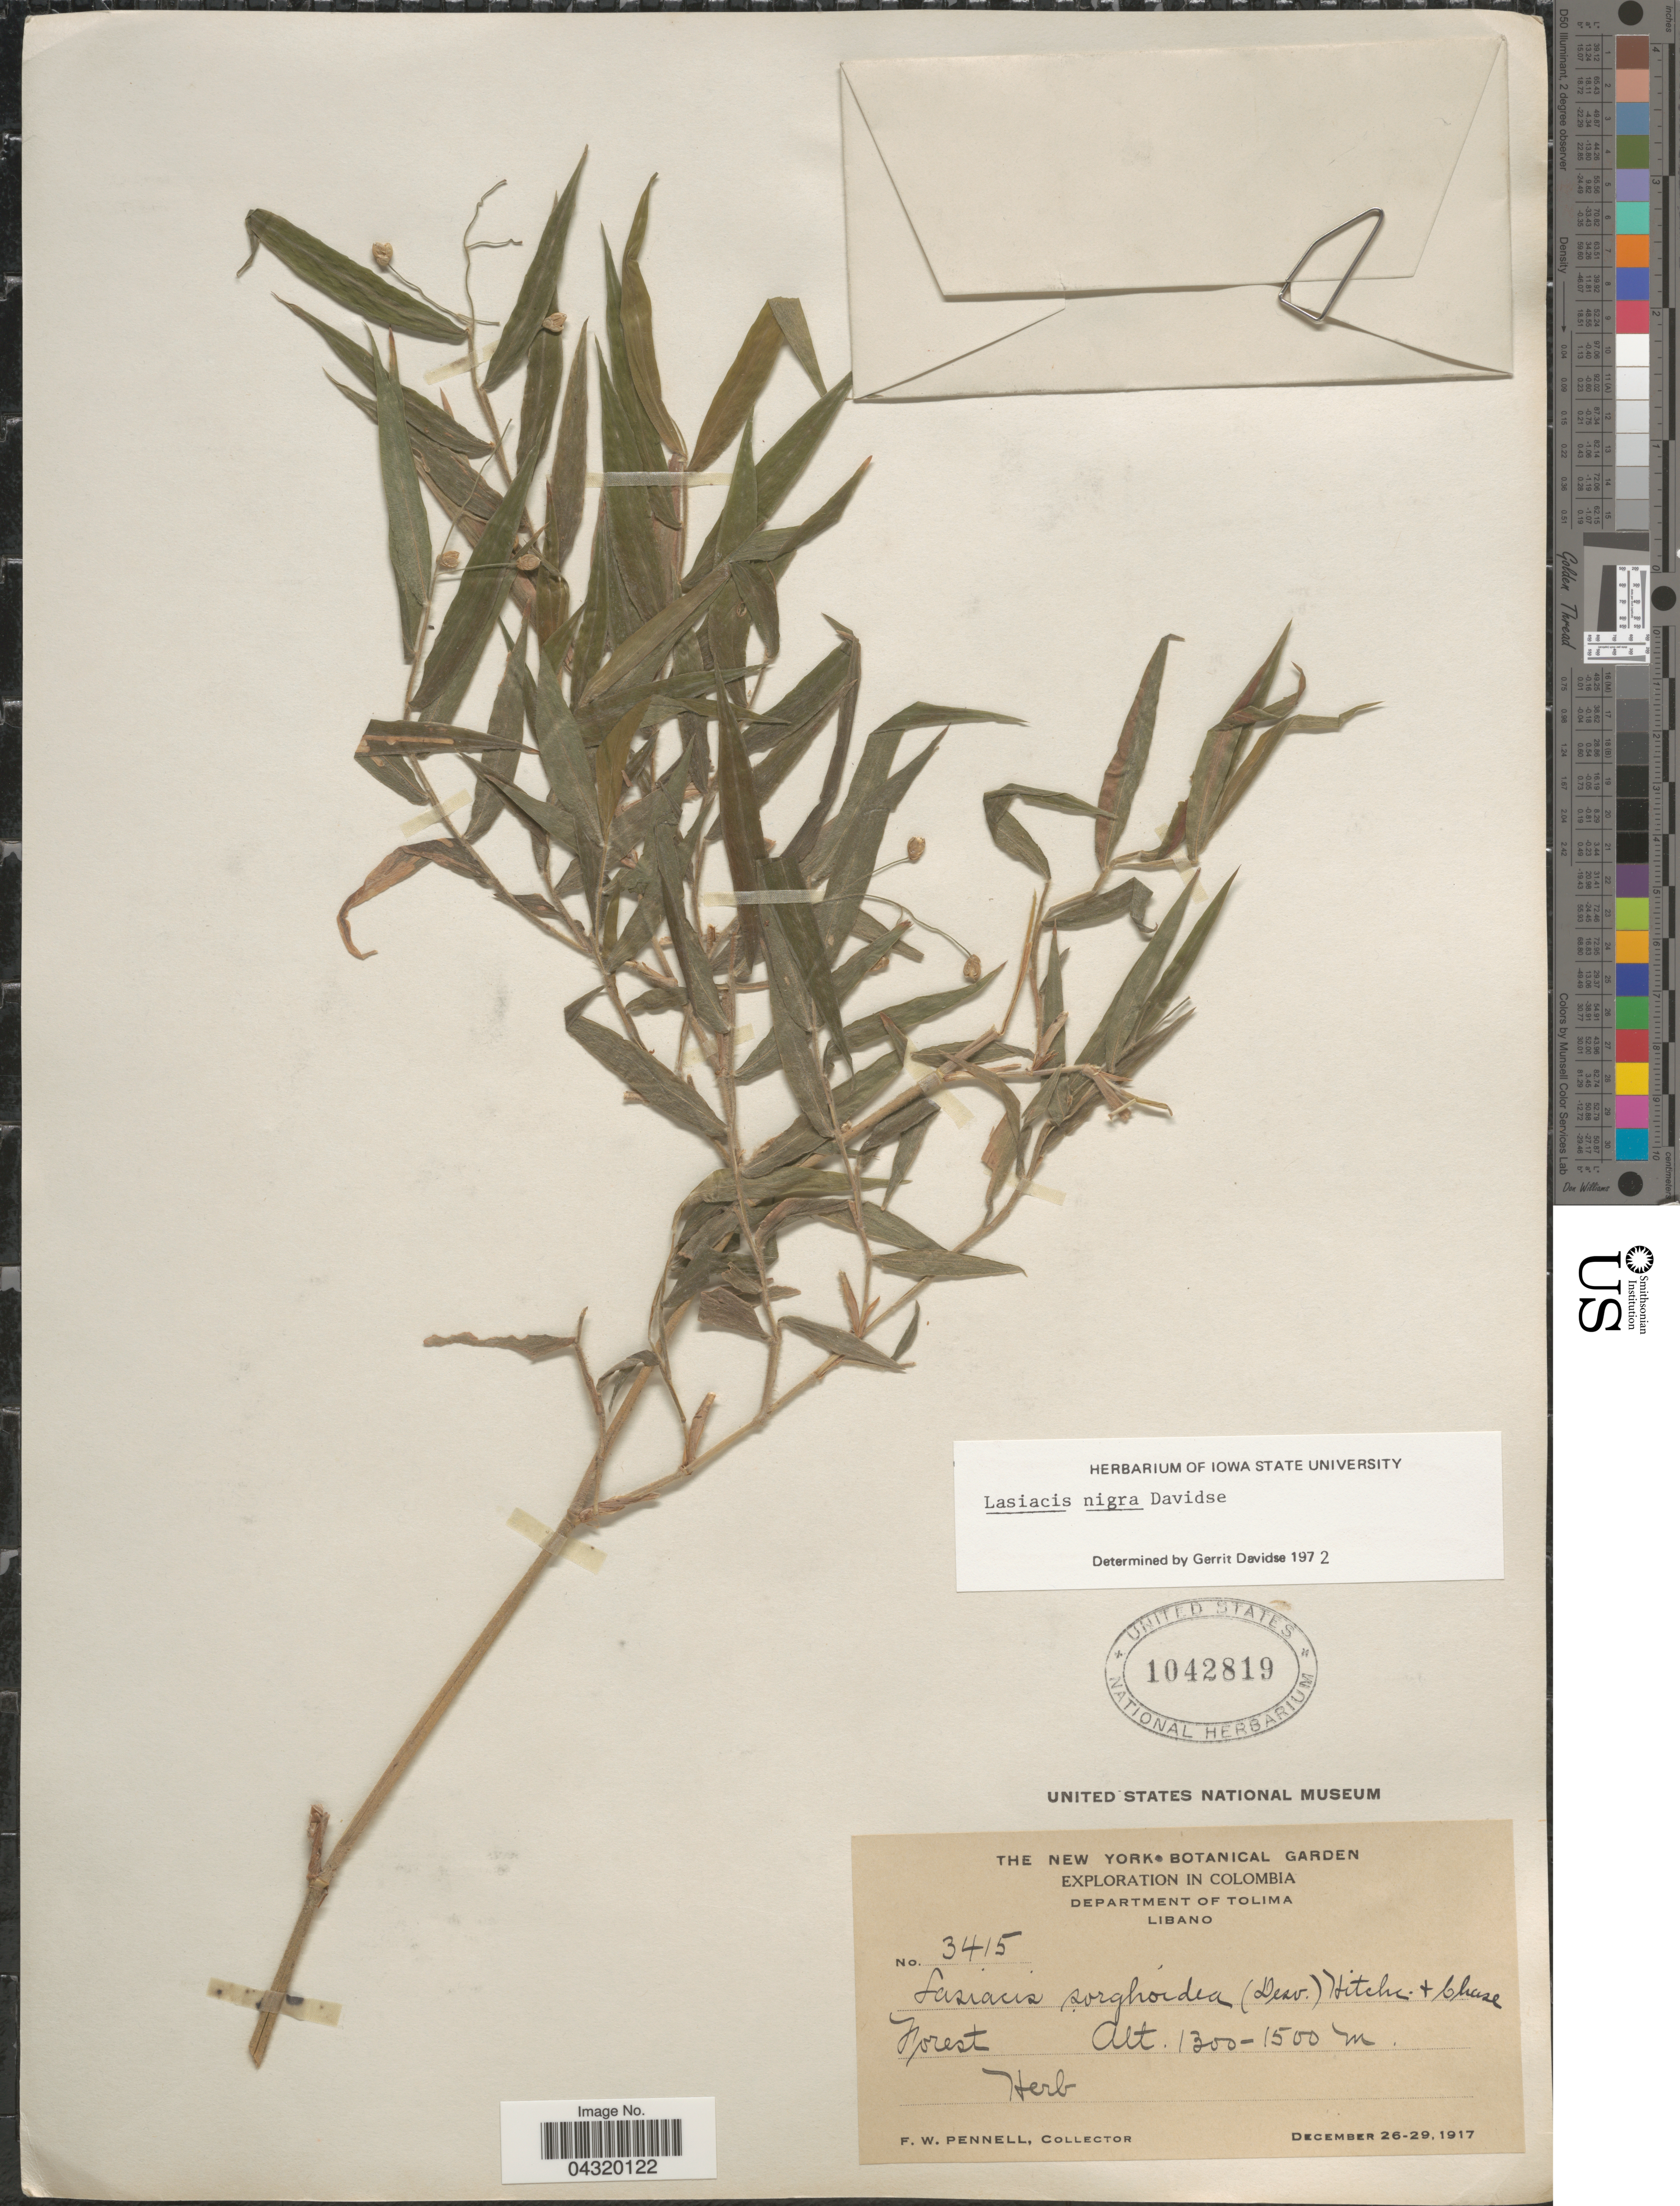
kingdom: Plantae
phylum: Tracheophyta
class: Liliopsida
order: Poales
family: Poaceae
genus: Lasiacis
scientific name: Lasiacis nigra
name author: Davidse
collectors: F. W. Pennell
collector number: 3415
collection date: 1917-12-26/1917-12-29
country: Colombia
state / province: Tolima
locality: Exploration in Colombia. Department of Tolima. Libano. Forest.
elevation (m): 1300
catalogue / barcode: US 1042819